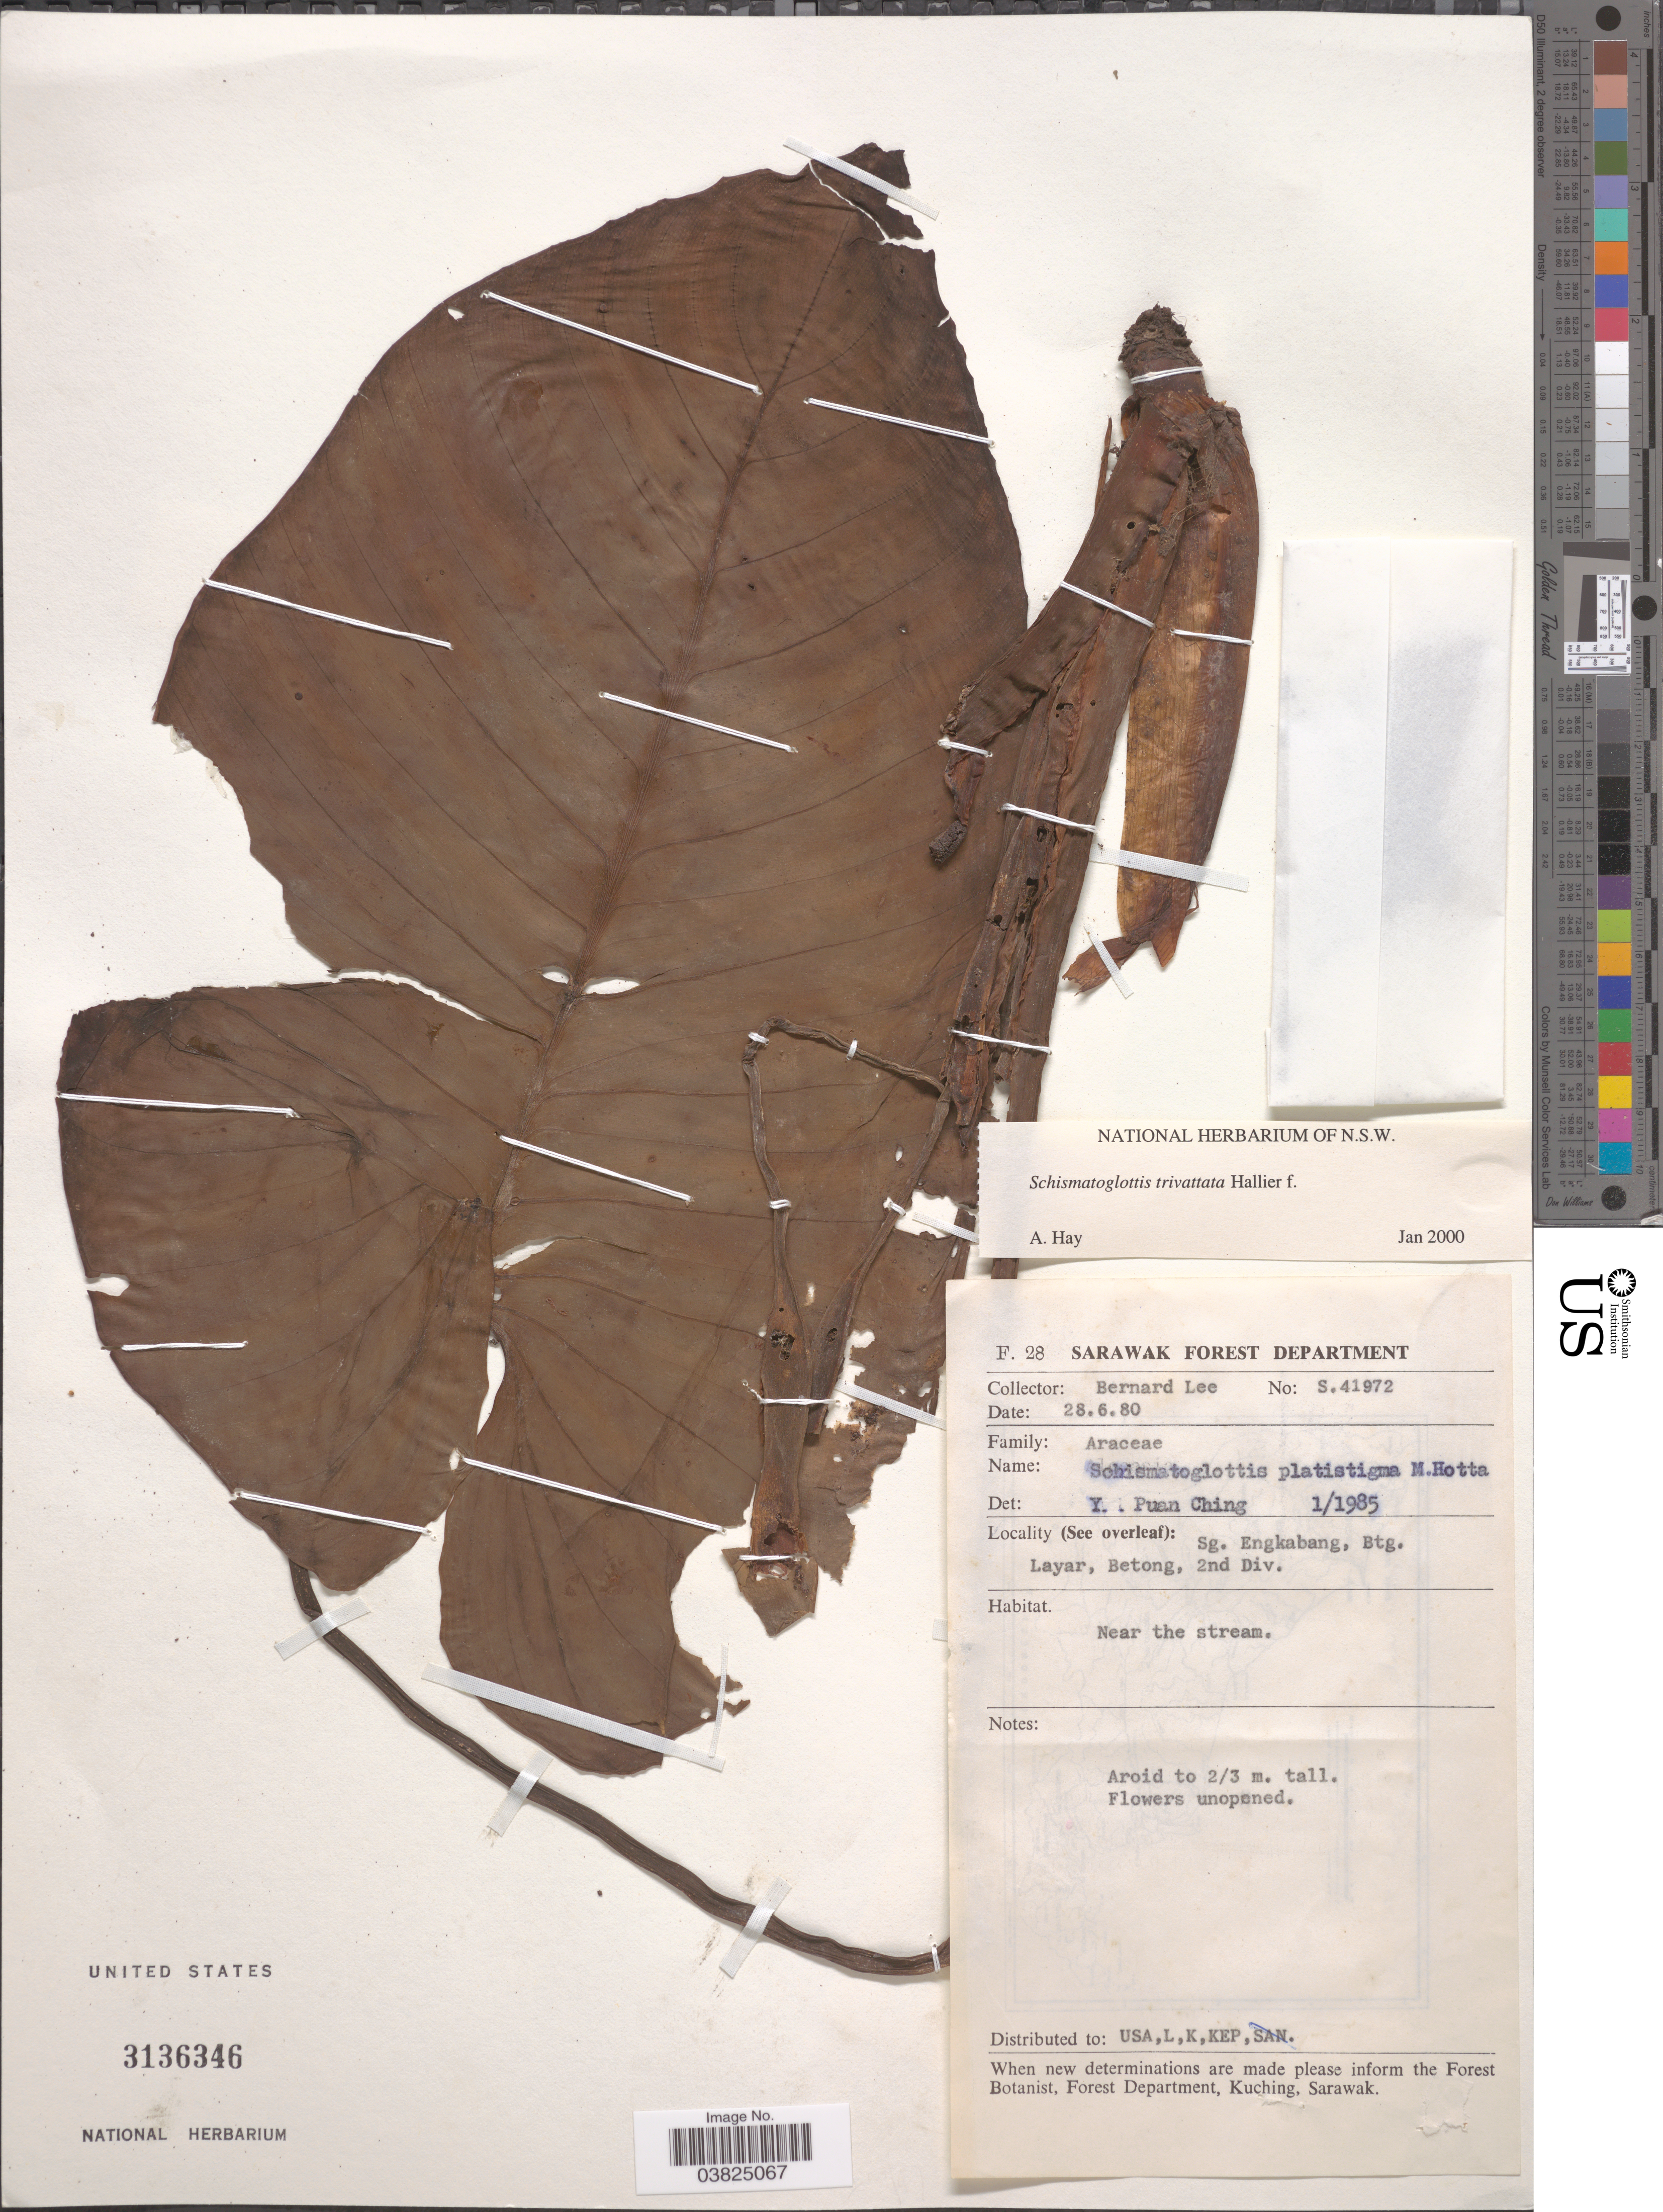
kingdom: Plantae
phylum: Tracheophyta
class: Liliopsida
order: Alismatales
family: Araceae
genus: Schismatoglottis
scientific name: Schismatoglottis trivittata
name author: Hallier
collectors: B. Lee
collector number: S.41972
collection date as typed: Transcribed d/m/y: 28/6/80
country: Malaysia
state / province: Sarawak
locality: Sg. Engkabang, Btg. Layar, Betong, 2nd Div. Near the stream.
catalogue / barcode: US 3136346